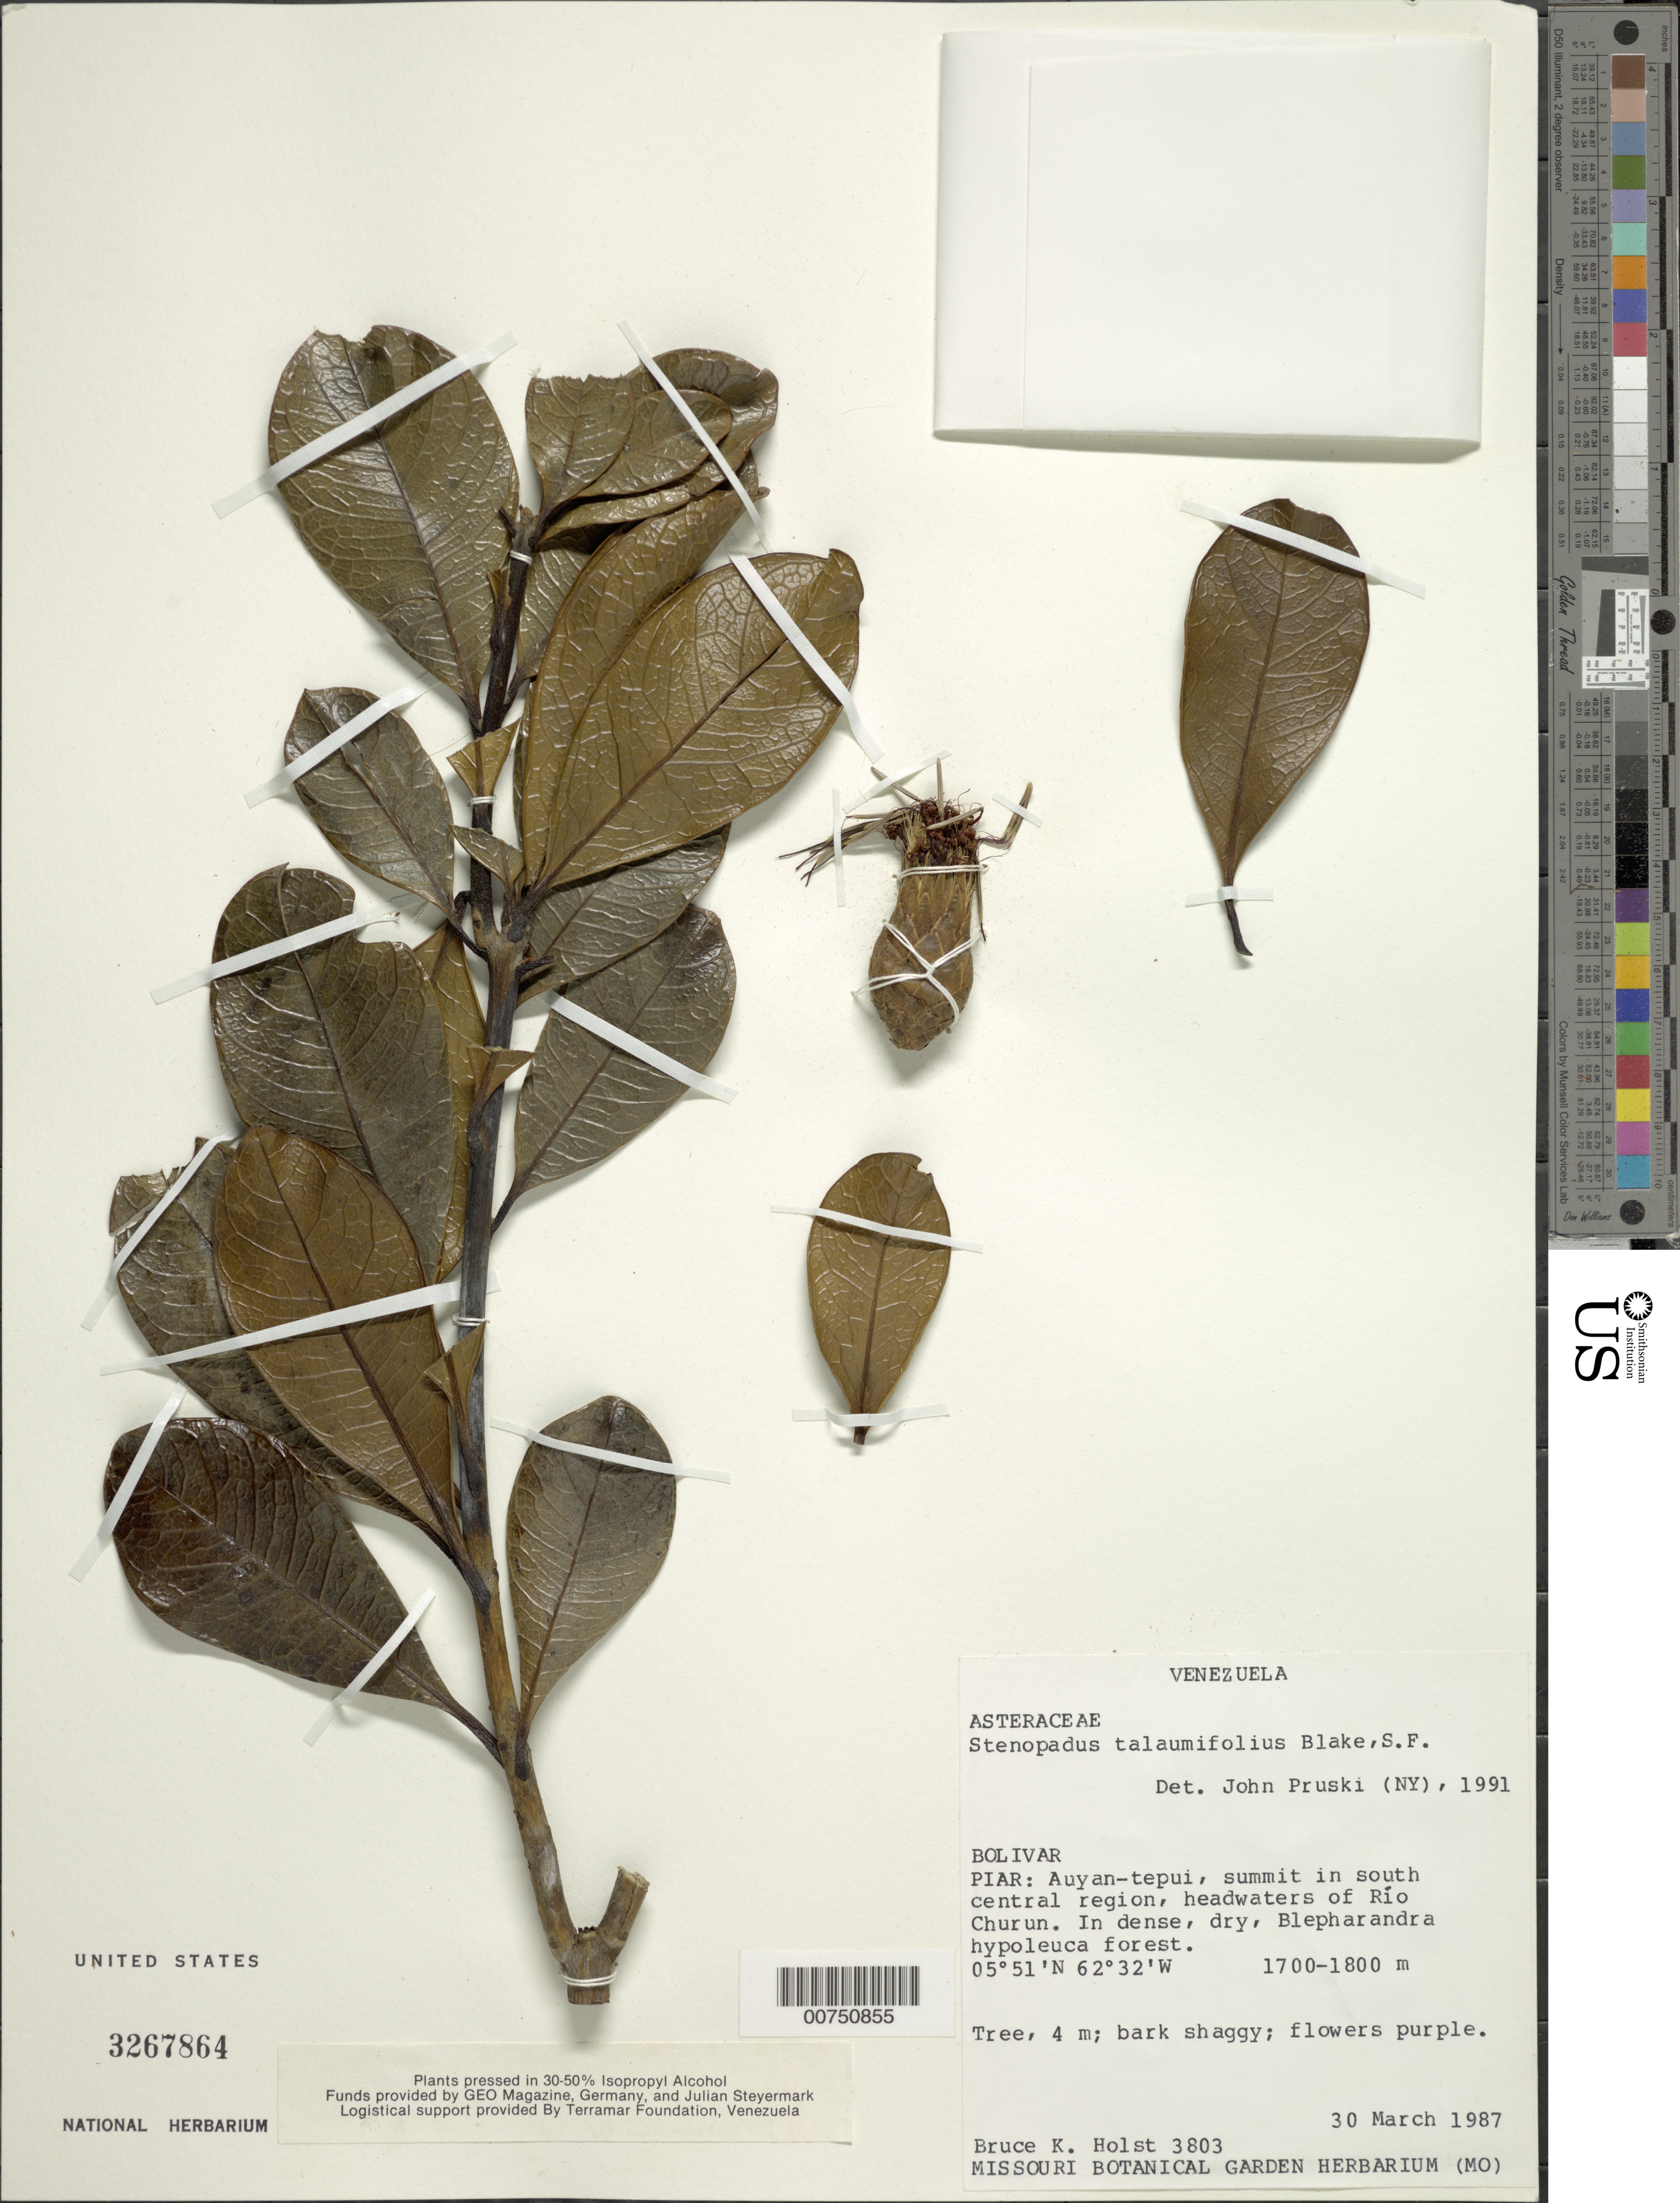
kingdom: Plantae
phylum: Tracheophyta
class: Magnoliopsida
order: Asterales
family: Asteraceae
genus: Stenopadus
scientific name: Stenopadus talaumifolius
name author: S.F. Blake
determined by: Pruski, J. F.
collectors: B. Holst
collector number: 3803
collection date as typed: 30-Mar-87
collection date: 1987-03-30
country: Venezuela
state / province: Bolívar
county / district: Piar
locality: Auyan-tepuí, summit, south-central region, headwaters of Río Churún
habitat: Dense, dry, Blepharandra hypoleuca forest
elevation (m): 1700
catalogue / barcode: US 3267864